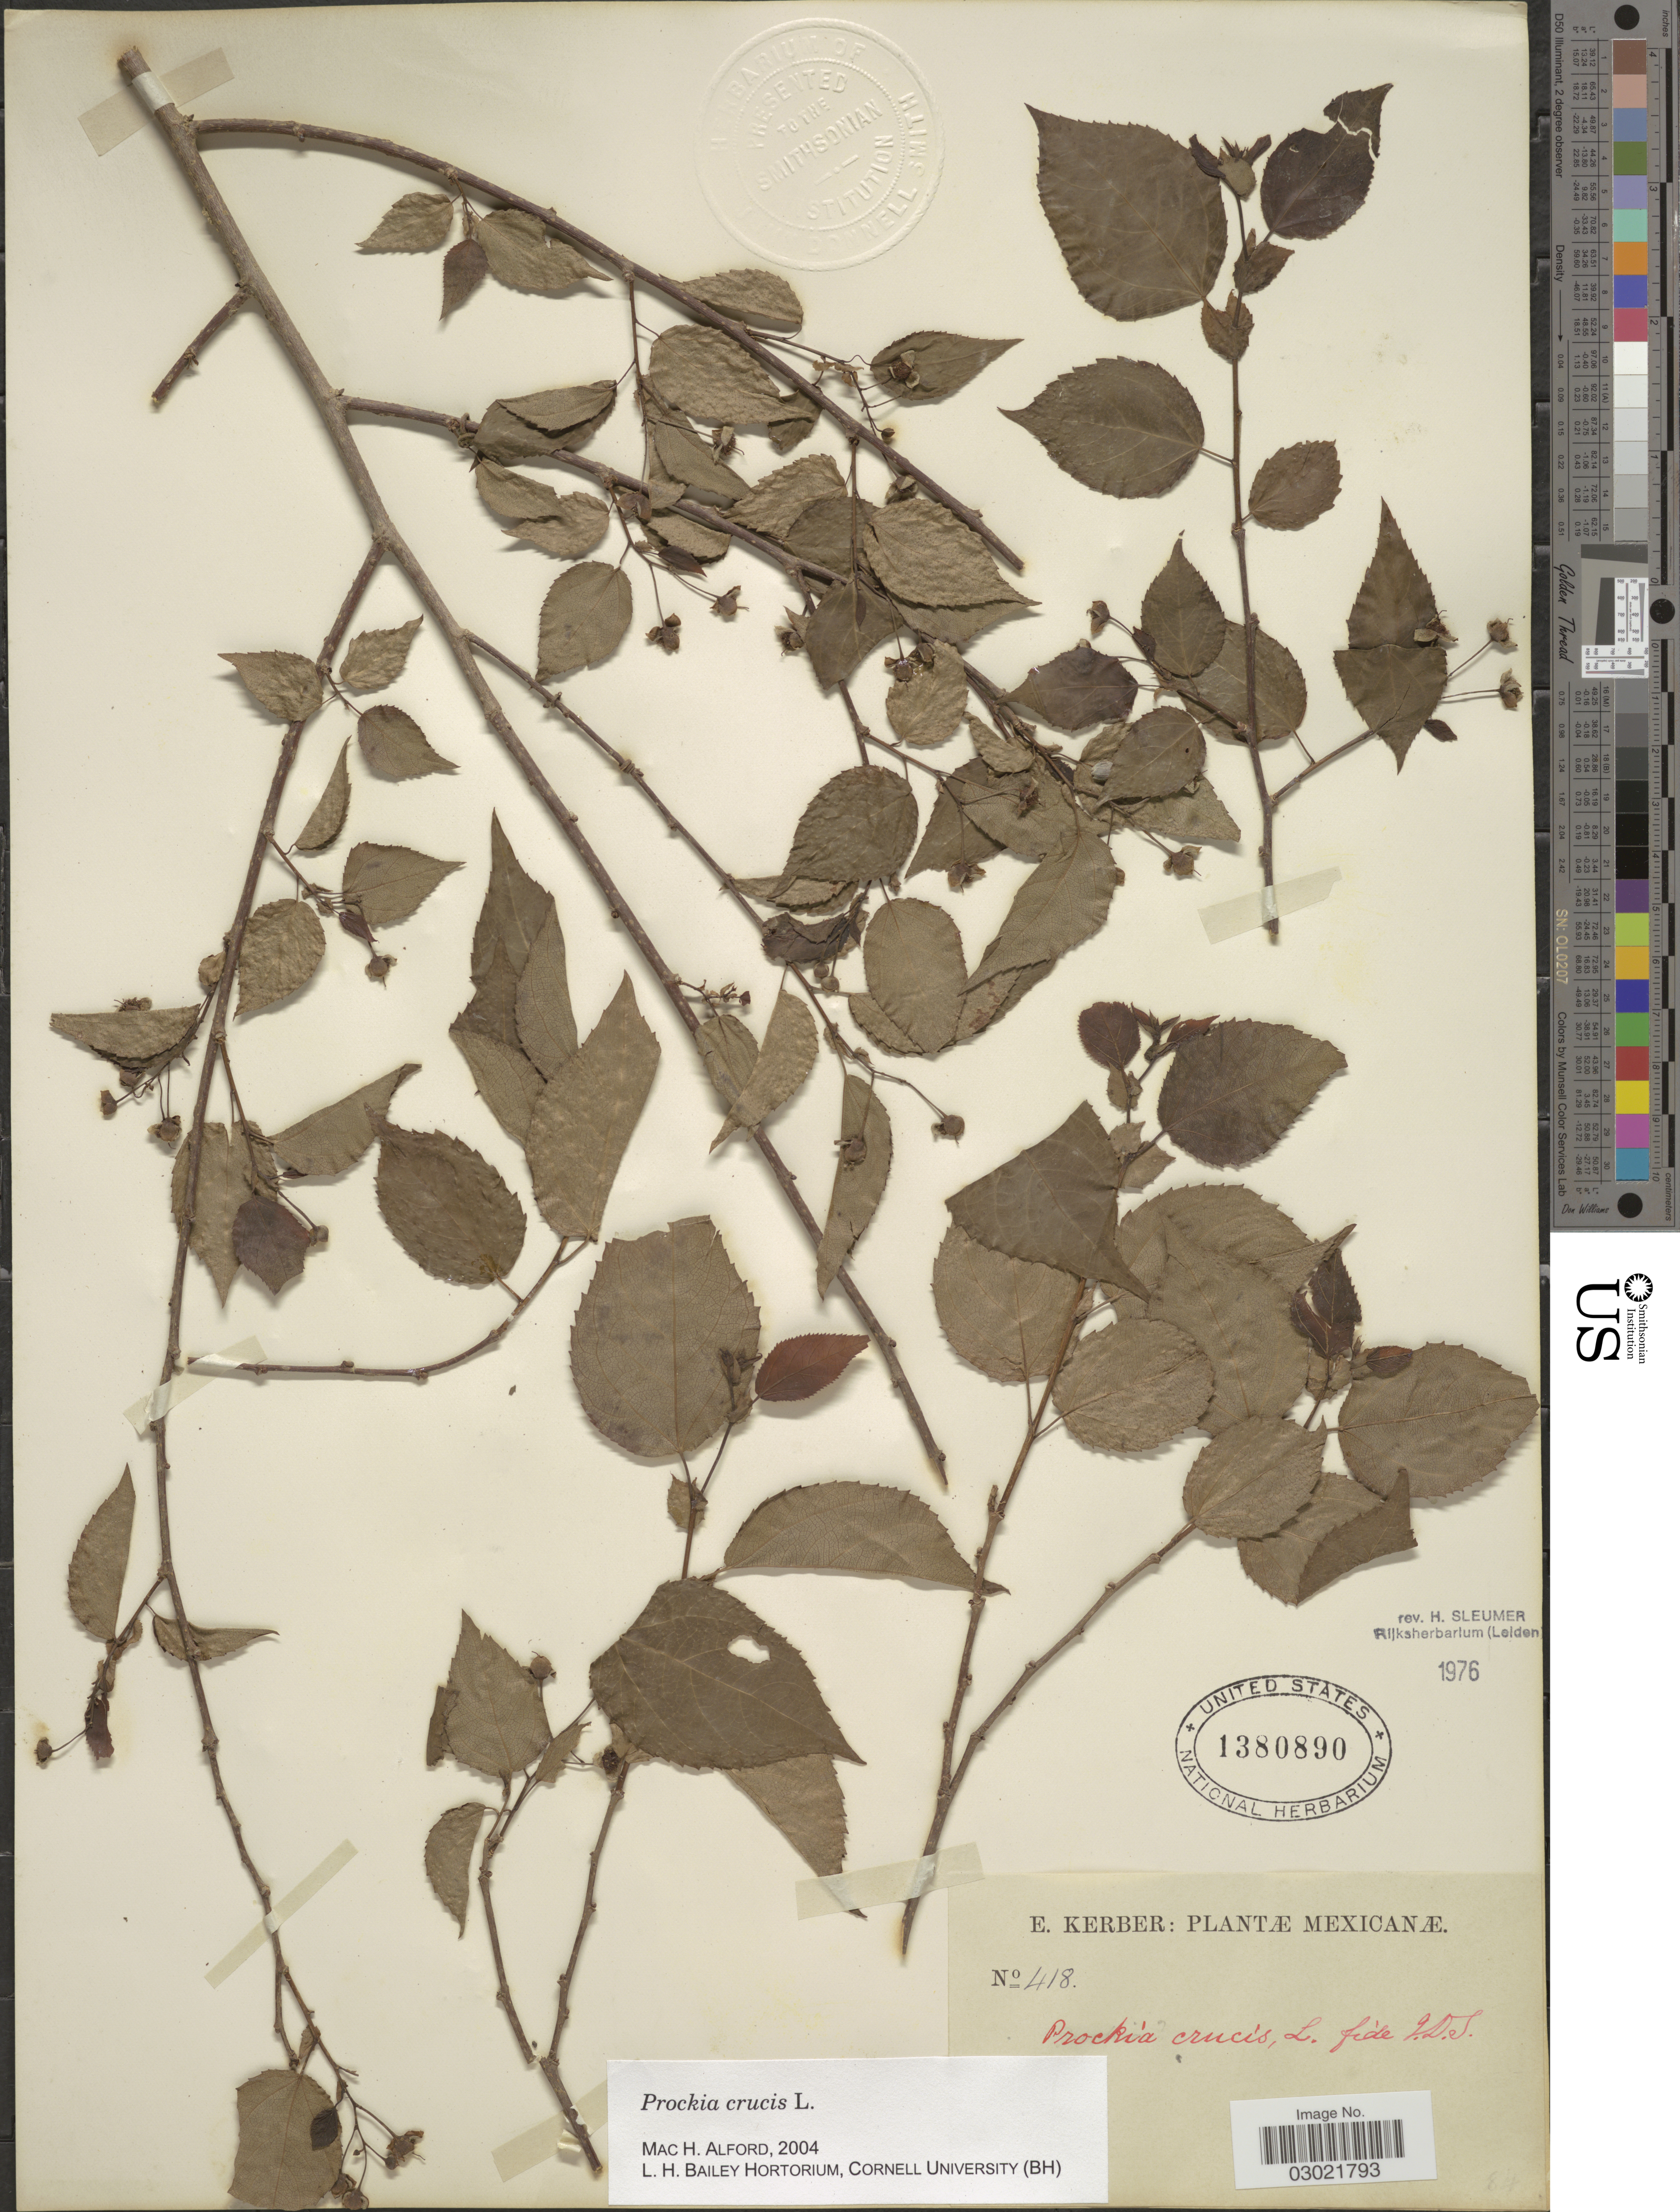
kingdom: Plantae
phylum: Tracheophyta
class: Magnoliopsida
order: Malpighiales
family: Salicaceae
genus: Prockia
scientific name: Prockia crucis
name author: P. Browne ex L.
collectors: E. Kerber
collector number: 418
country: Mexico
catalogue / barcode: US 1380890